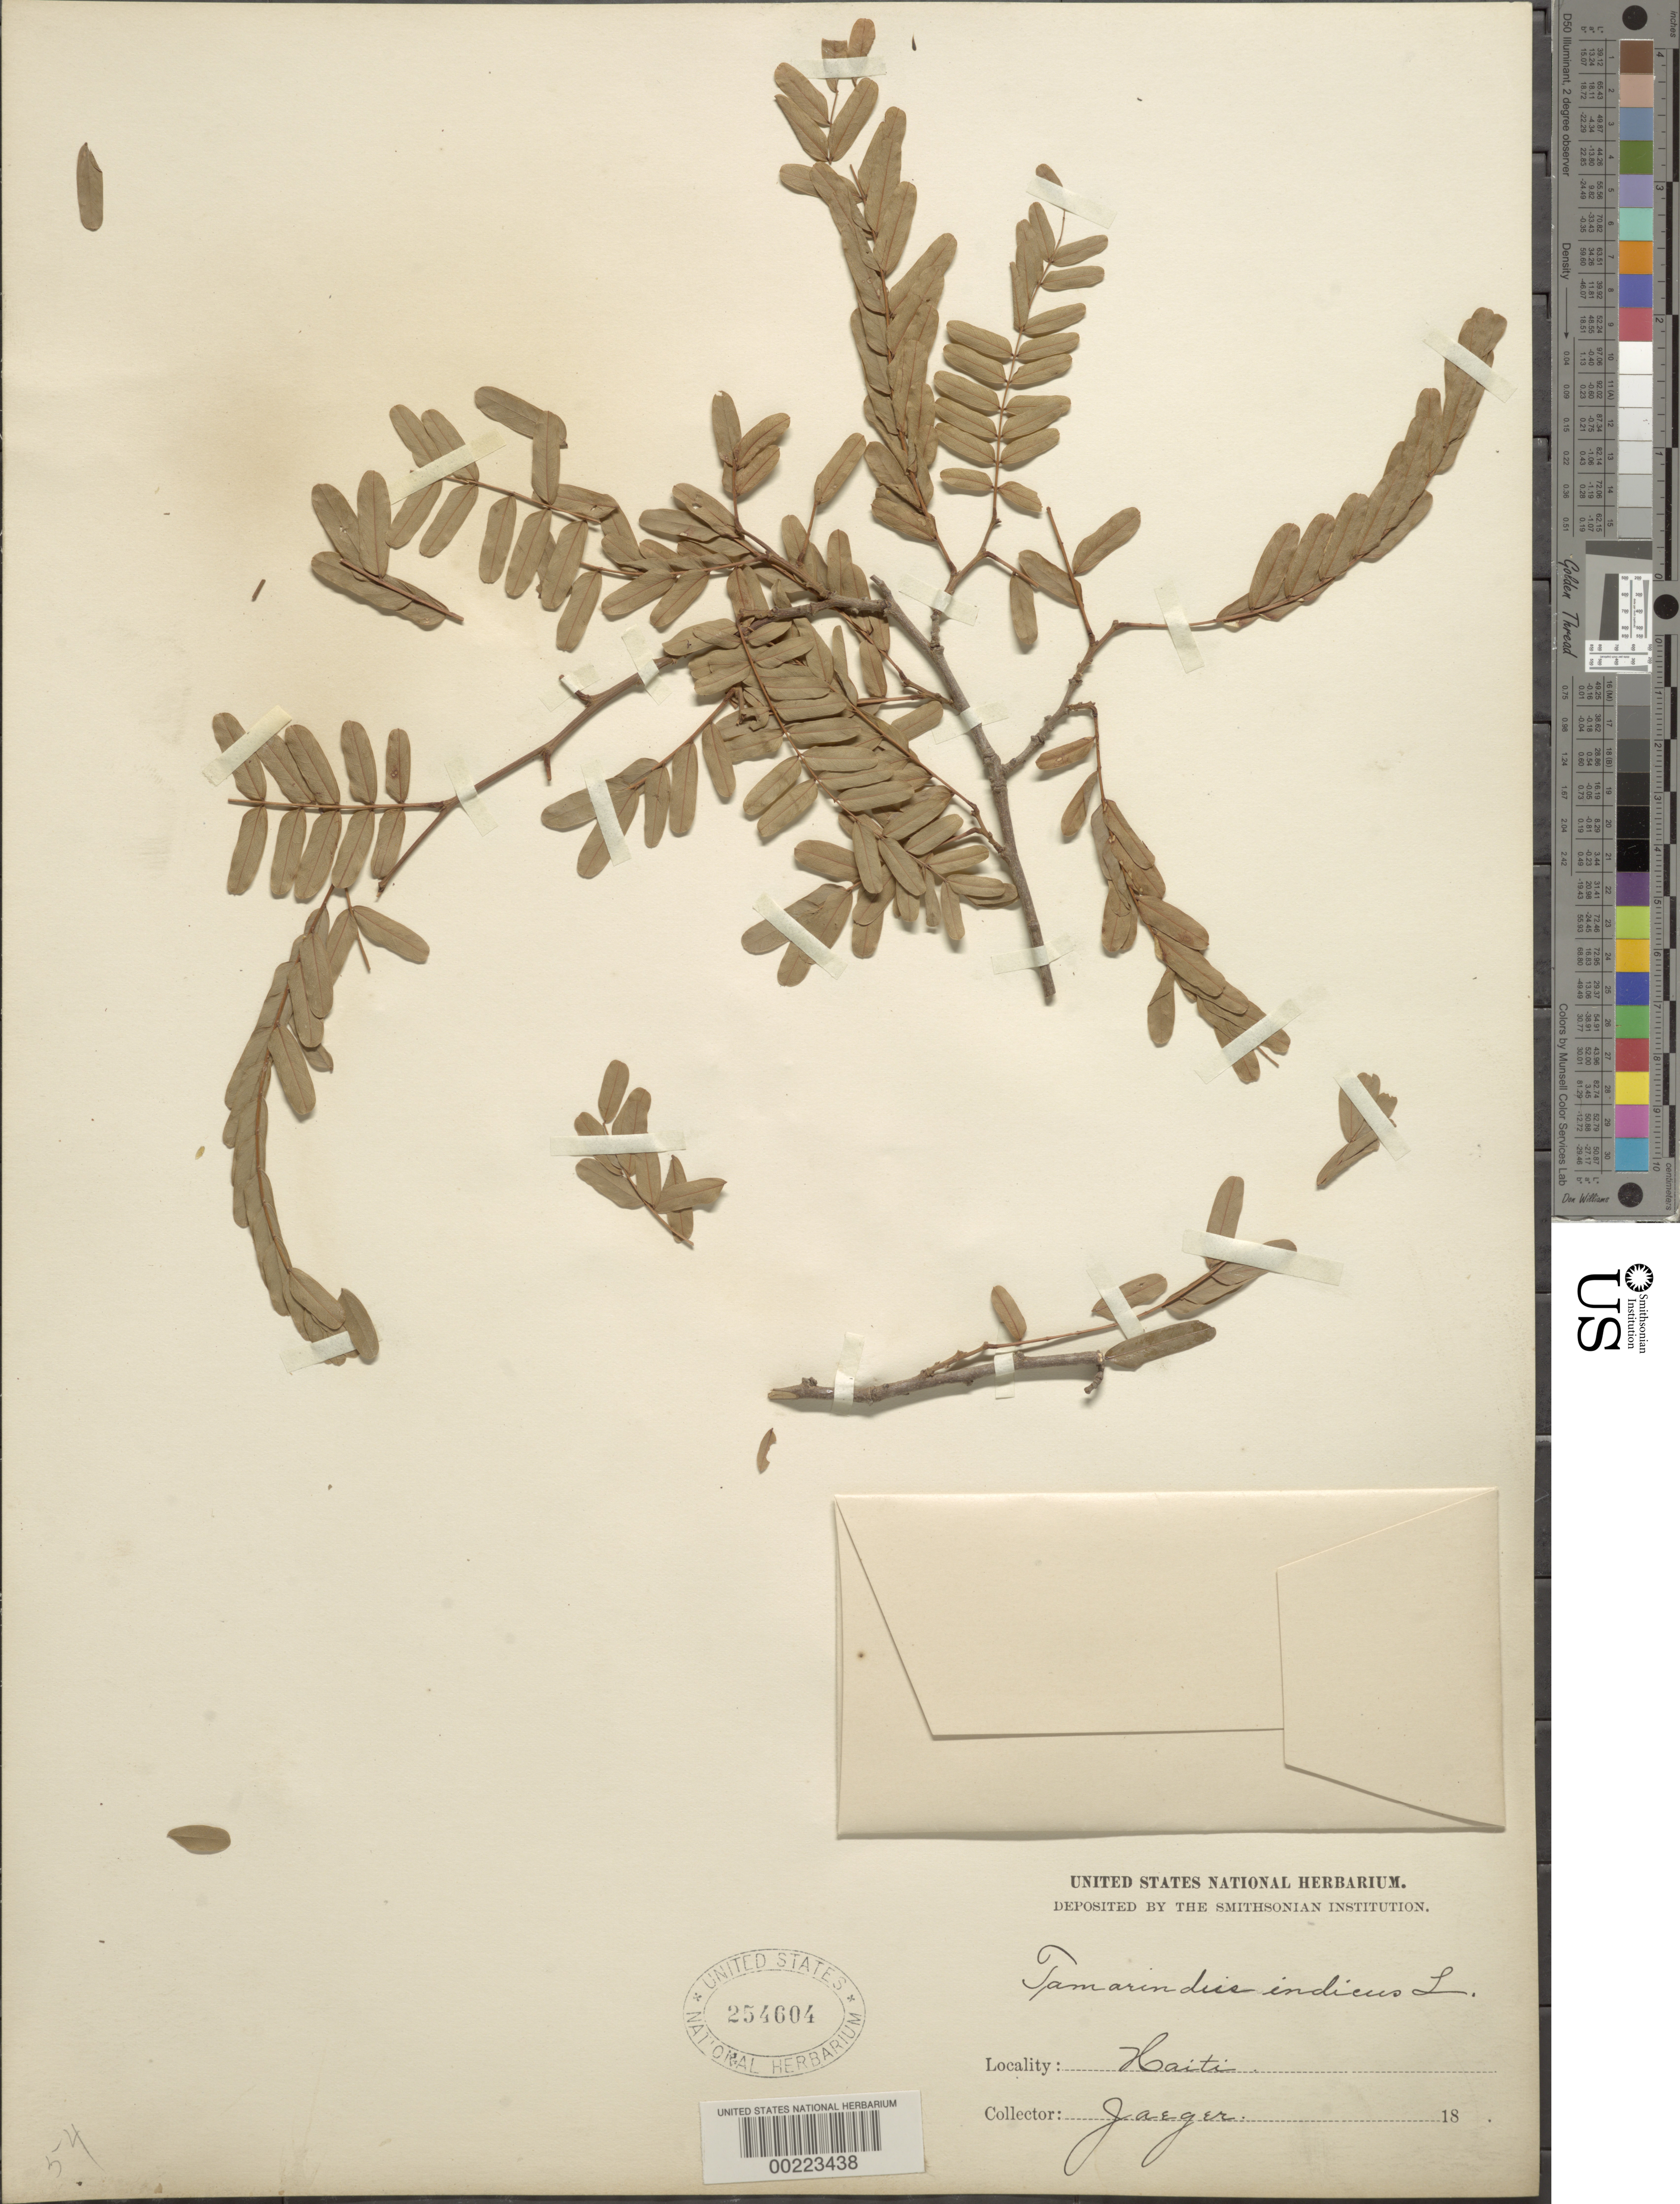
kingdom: Plantae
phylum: Tracheophyta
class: Magnoliopsida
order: Fabales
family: Fabaceae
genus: Tamarindus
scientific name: Tamarindus indica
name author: L.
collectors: H. Jaeger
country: Haiti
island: Hispaniola Island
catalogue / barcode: US 254604